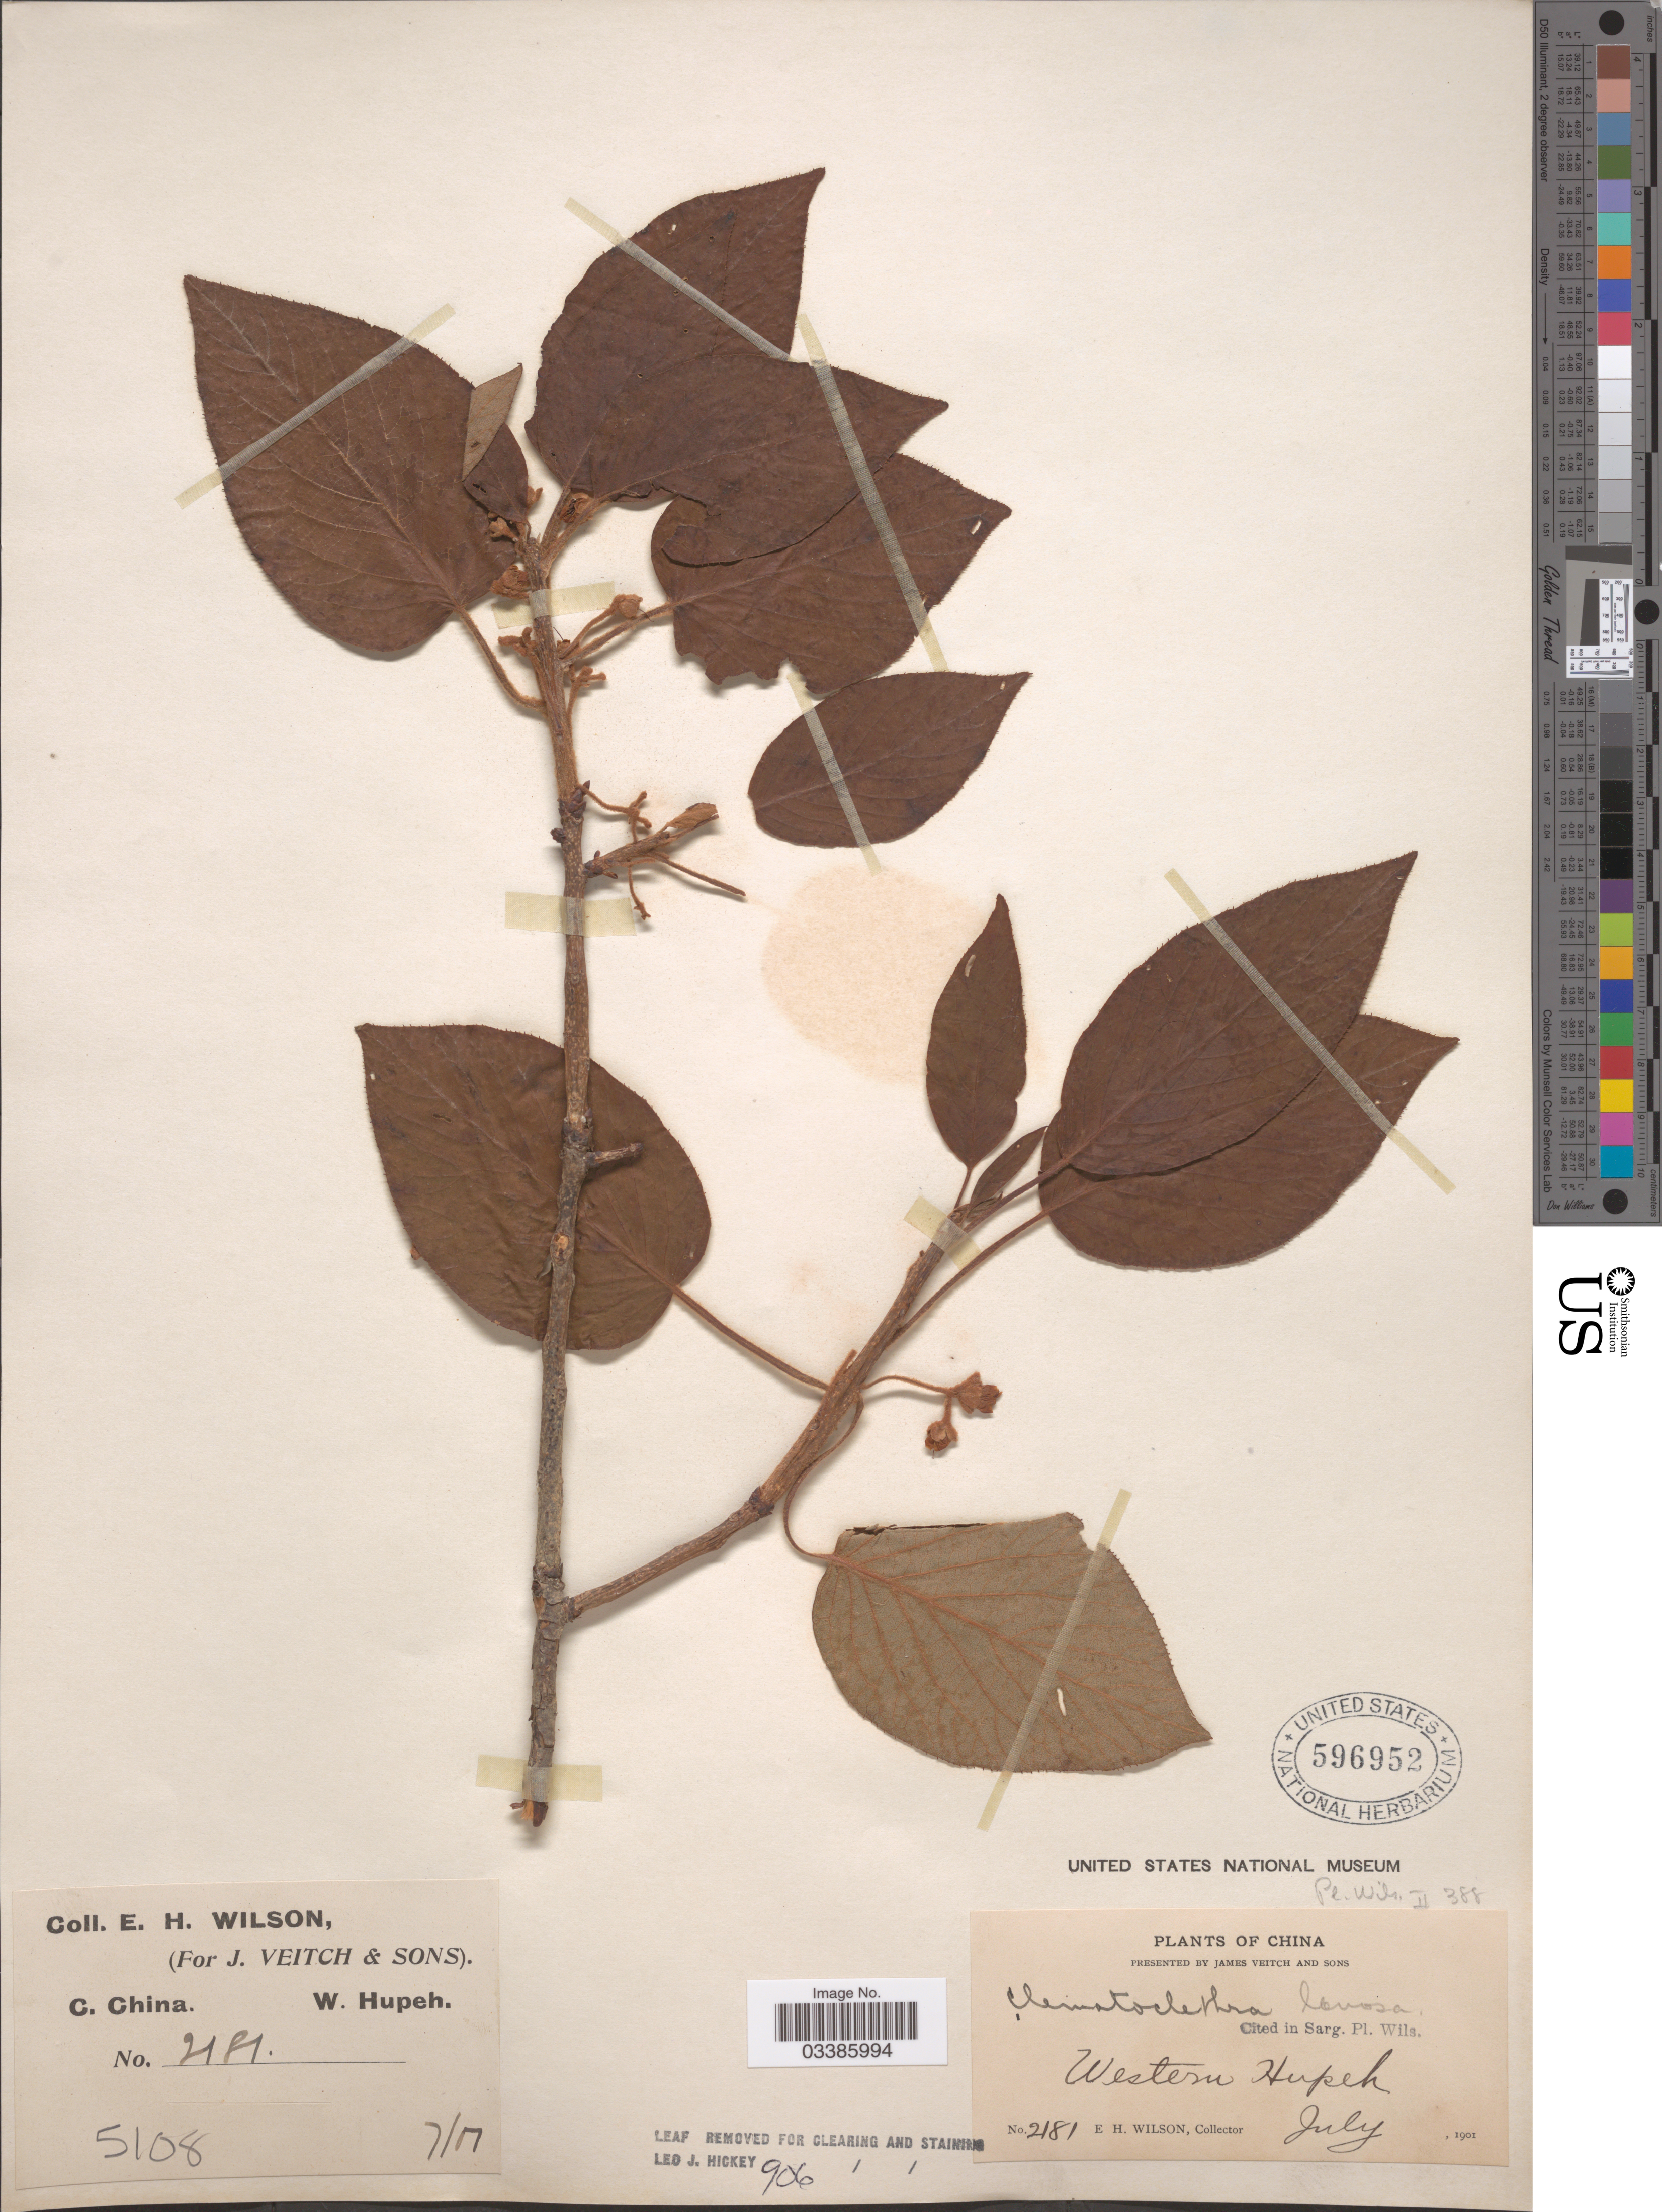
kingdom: Plantae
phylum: Tracheophyta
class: Magnoliopsida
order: Ericales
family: Actinidiaceae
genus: Clematoclethra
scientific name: Clematoclethra lanosa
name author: Rehder in Sarg.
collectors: E. Wilson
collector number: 2181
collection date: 1901-07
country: China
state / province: Hubei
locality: C. China, Western Hupeh.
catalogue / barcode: US 596952